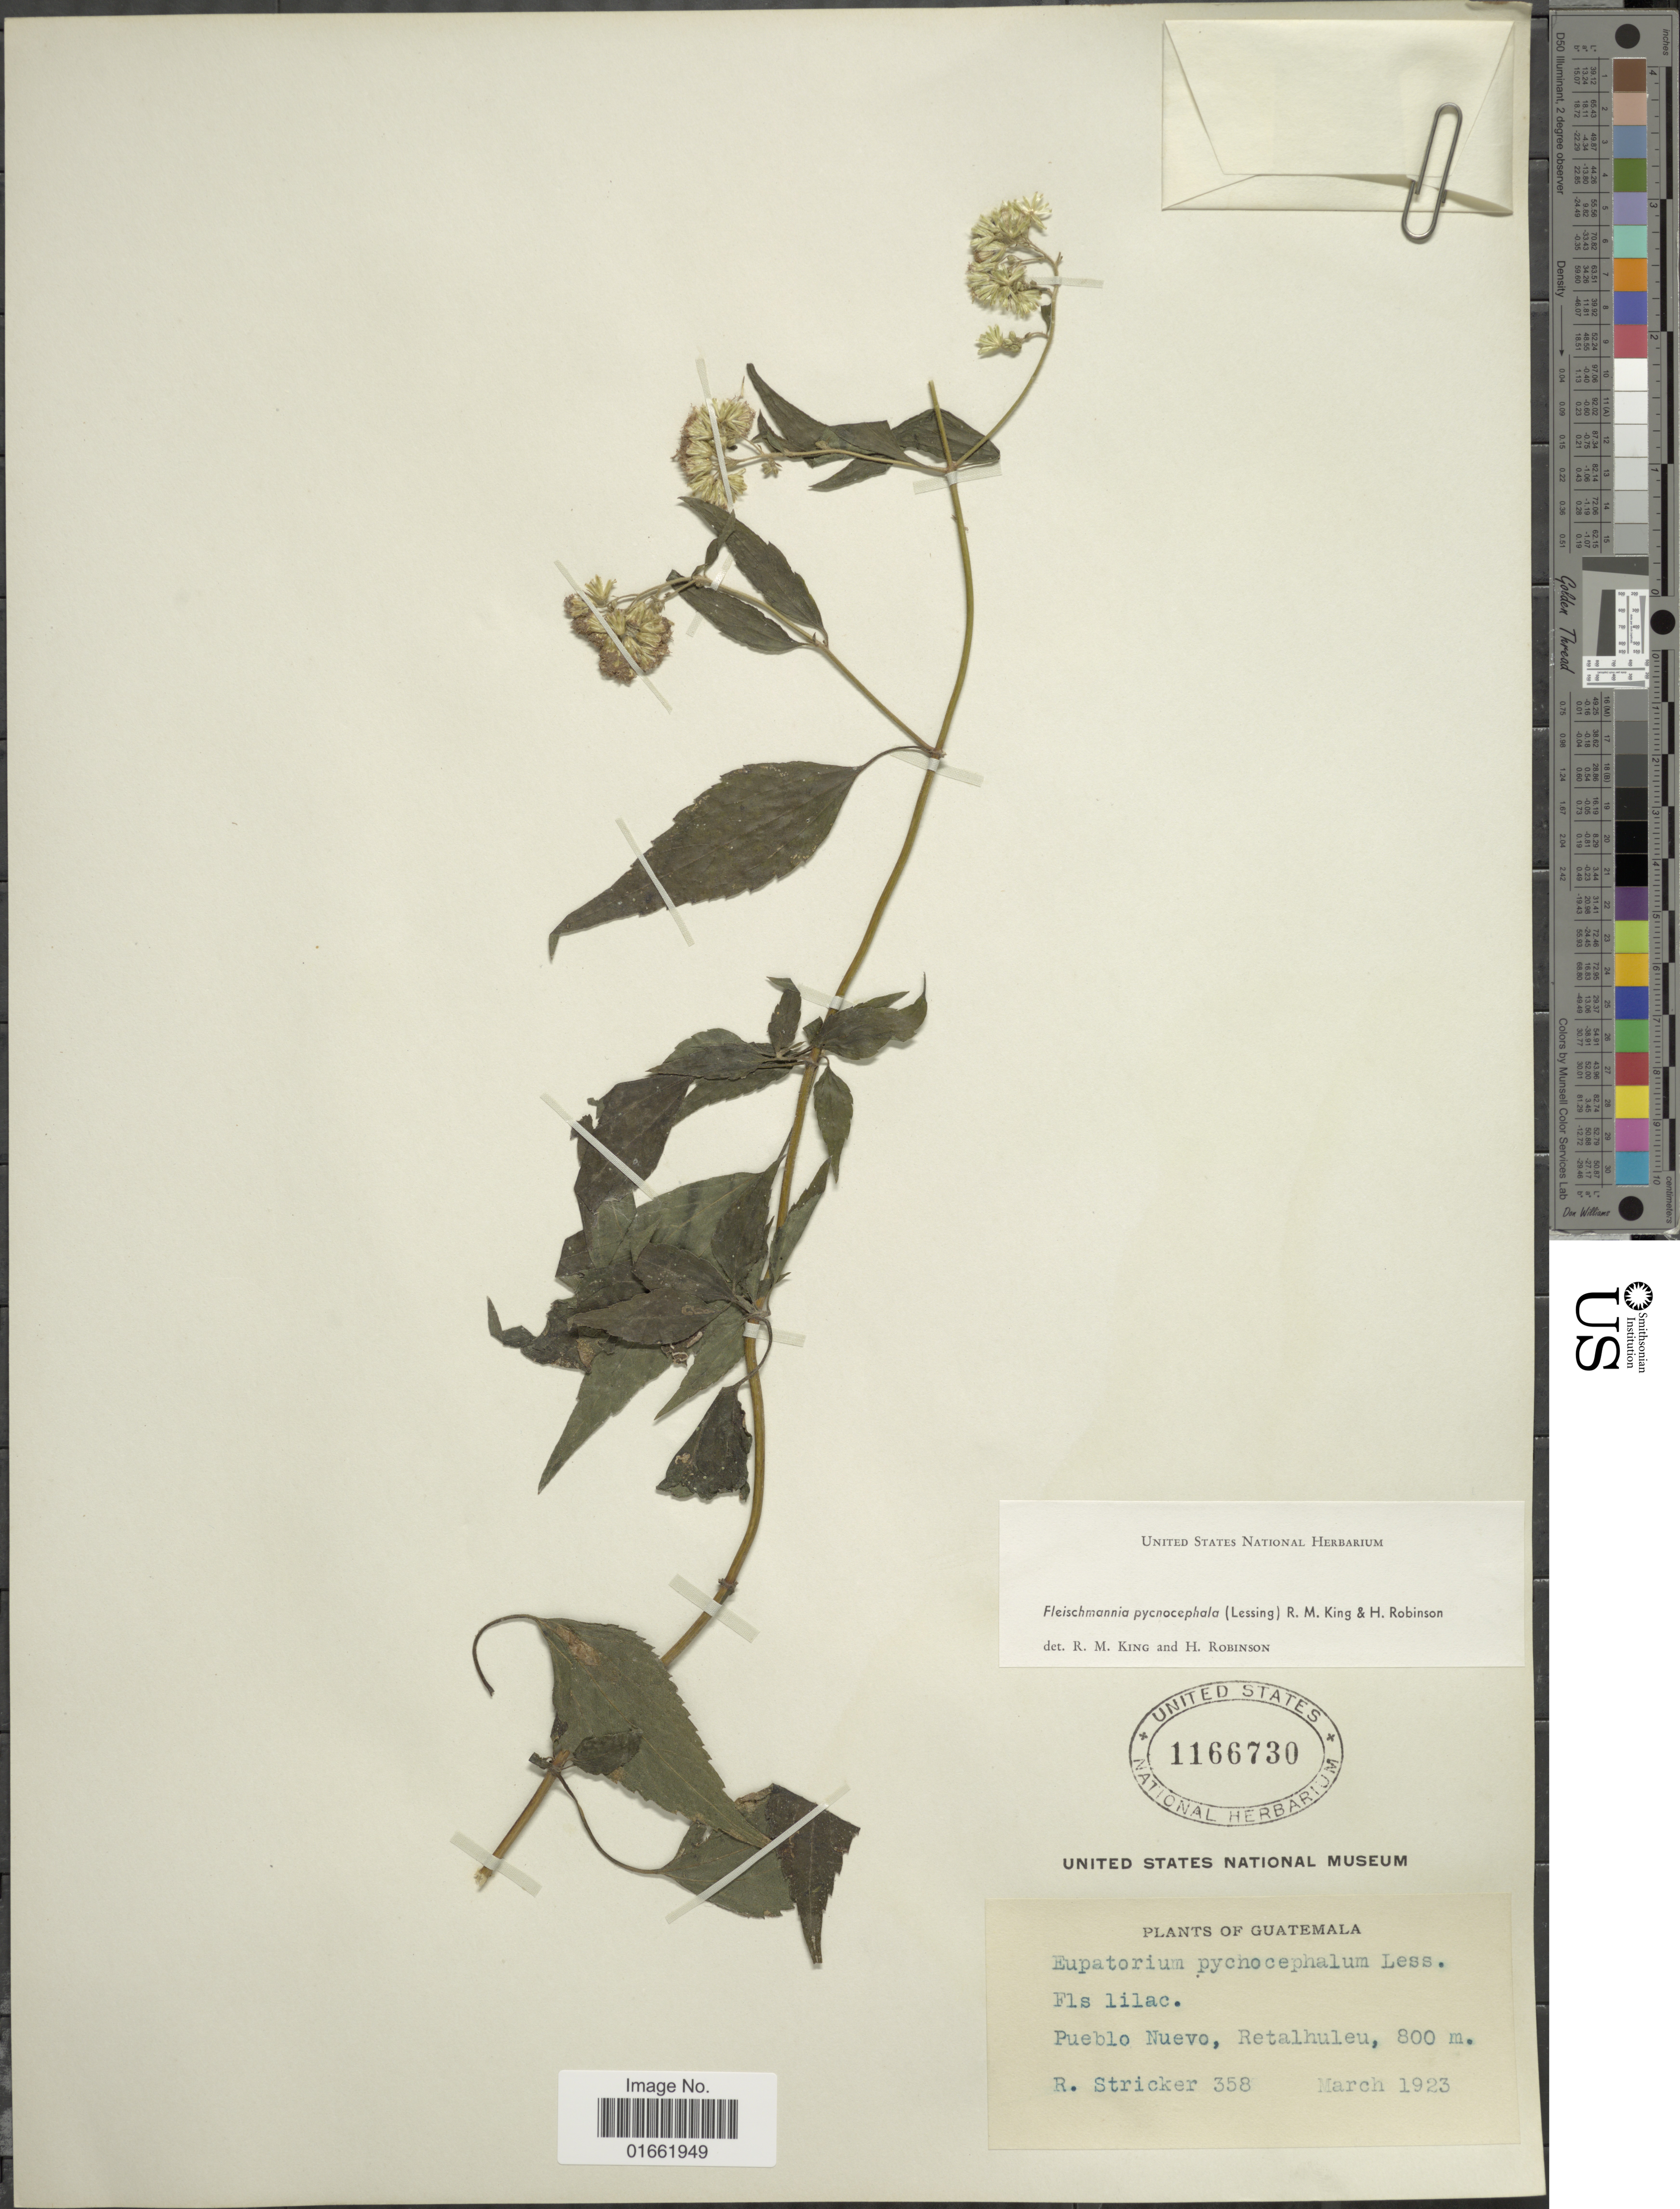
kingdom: Plantae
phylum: Tracheophyta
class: Magnoliopsida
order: Asterales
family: Asteraceae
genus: Fleischmannia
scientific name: Fleischmannia pycnocephala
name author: (Less.) R.M. King & H. Rob.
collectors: R. Stricker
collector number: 358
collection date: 1923-03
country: Guatemala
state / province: Retalhuleu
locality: Pueblo Nuevo, Retalhuleu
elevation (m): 800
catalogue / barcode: US 1166730